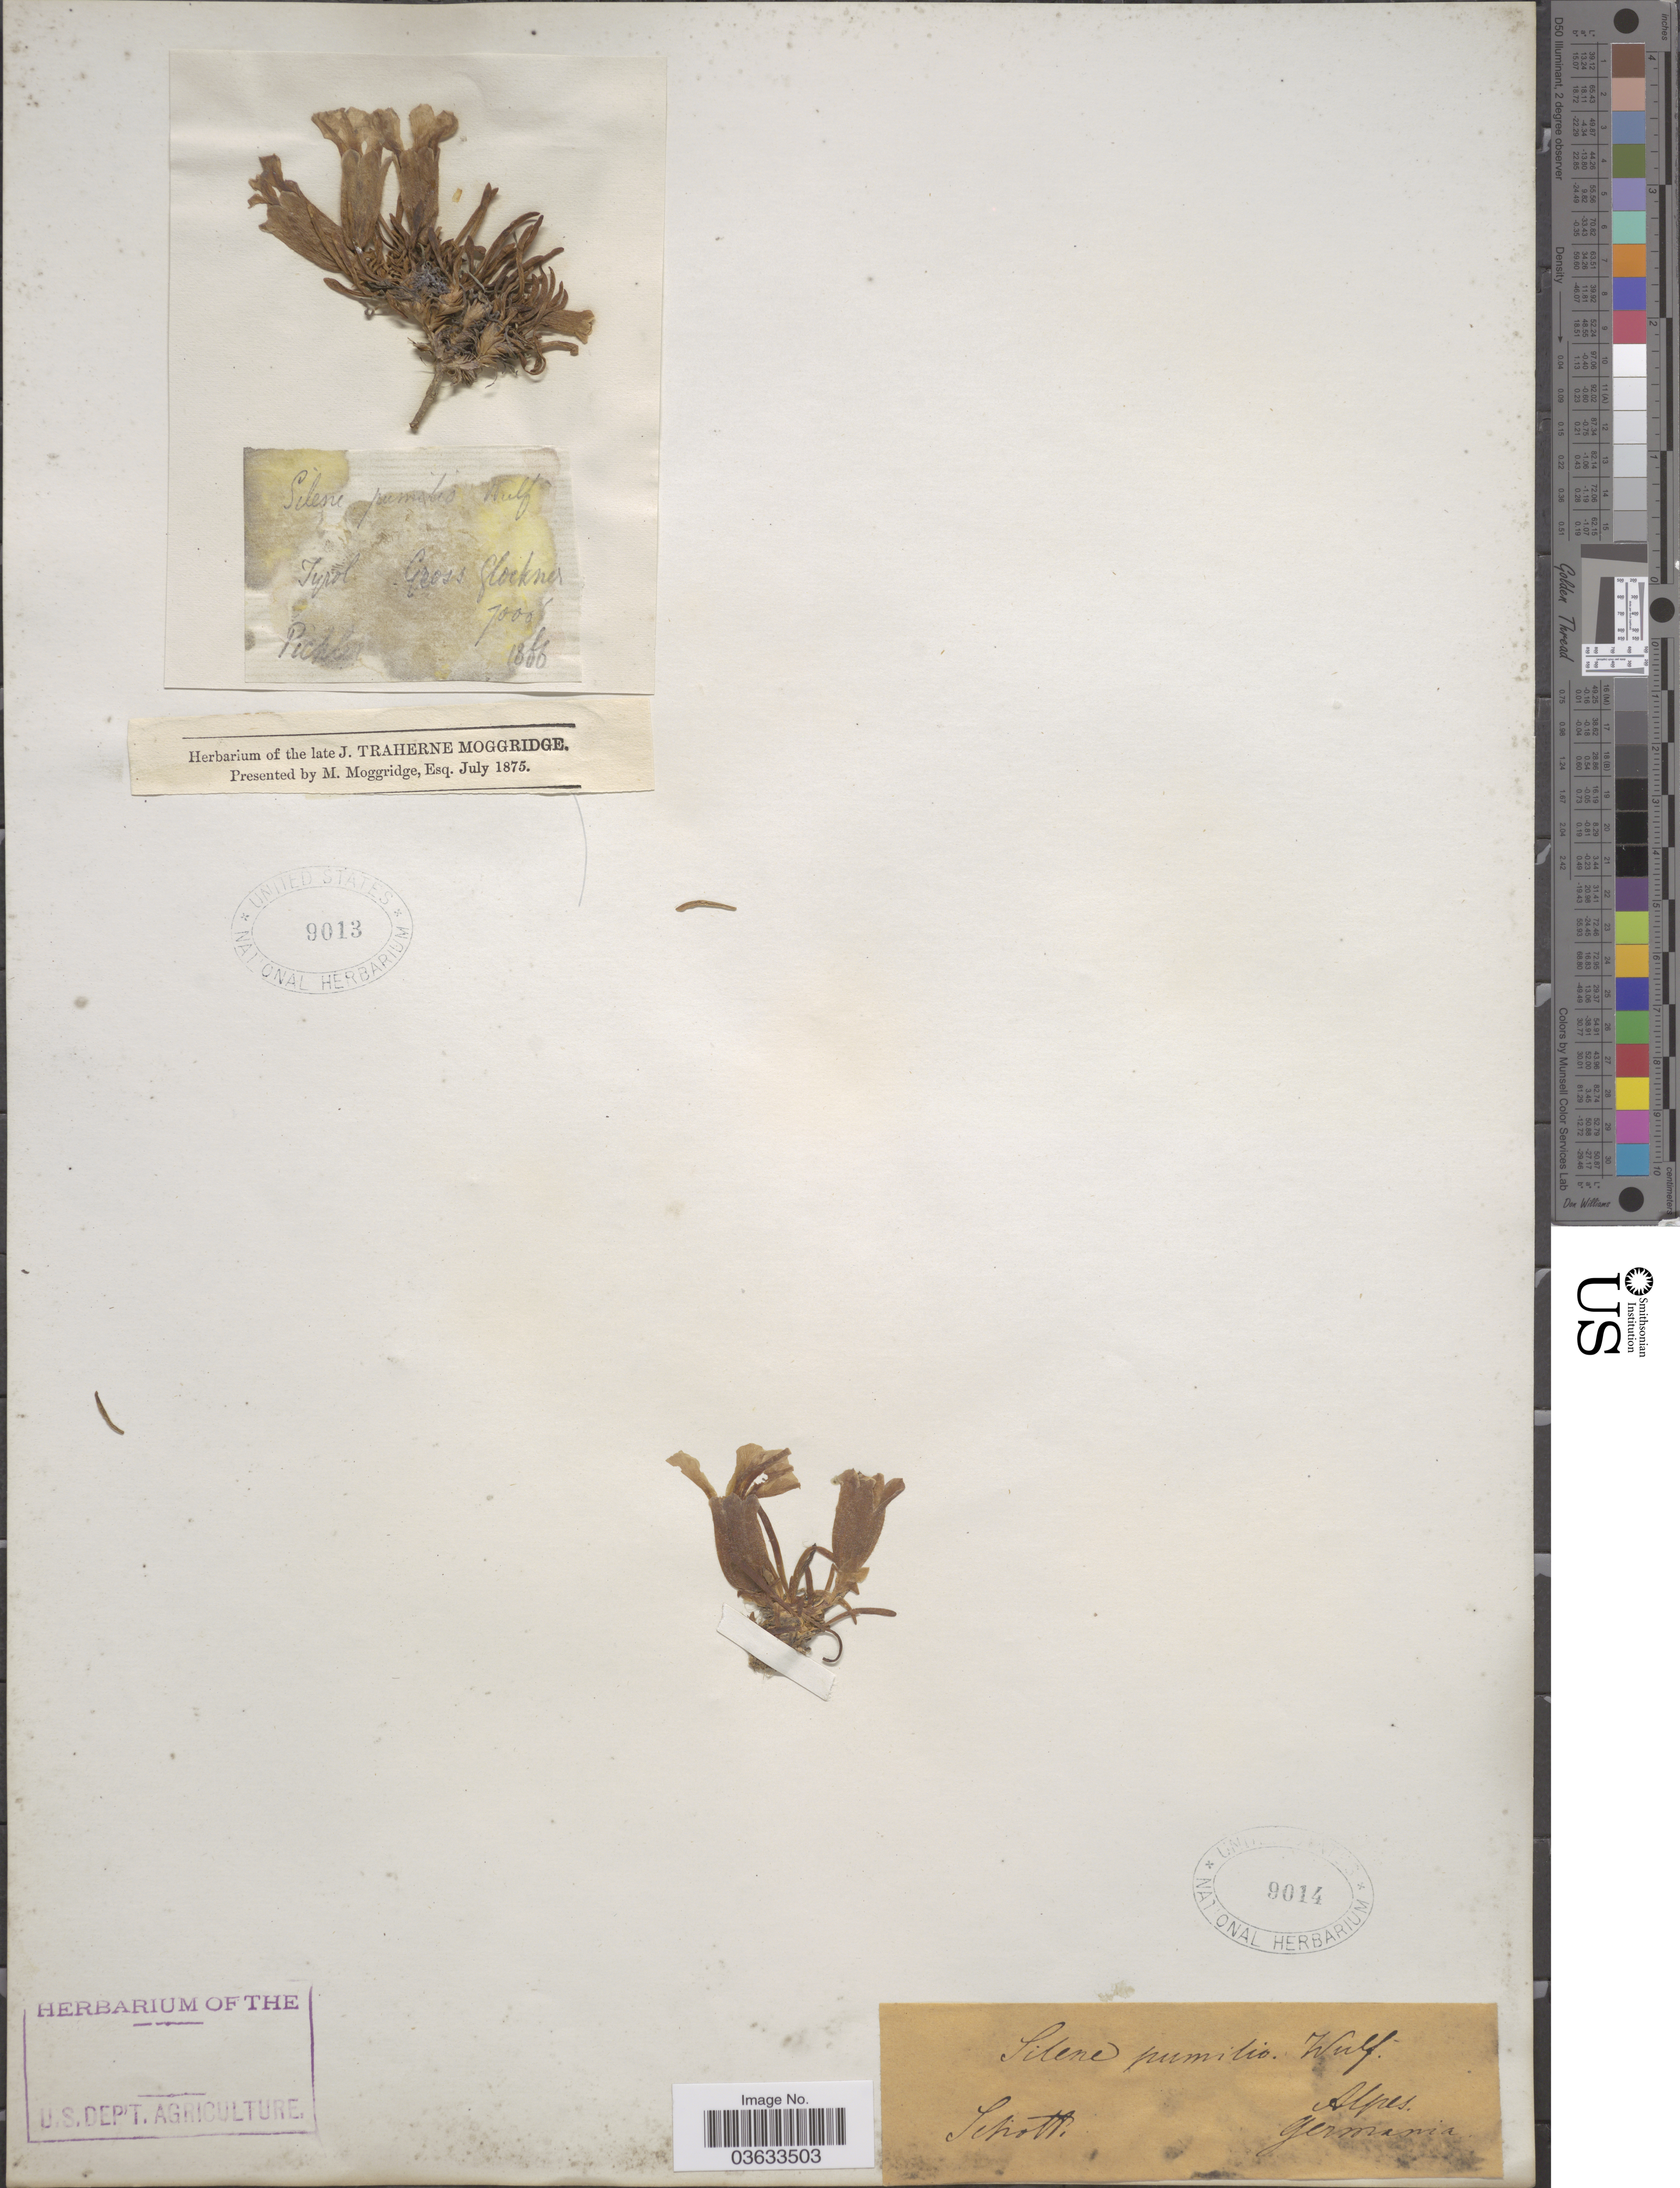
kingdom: Plantae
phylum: Tracheophyta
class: Magnoliopsida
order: Caryophyllales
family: Caryophyllaceae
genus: Silene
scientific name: Silene pumilio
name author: (L.) Wulfen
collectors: Pichler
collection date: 1866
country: Austria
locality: Tyrol. Gross Glockner.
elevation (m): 2134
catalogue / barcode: US 9013